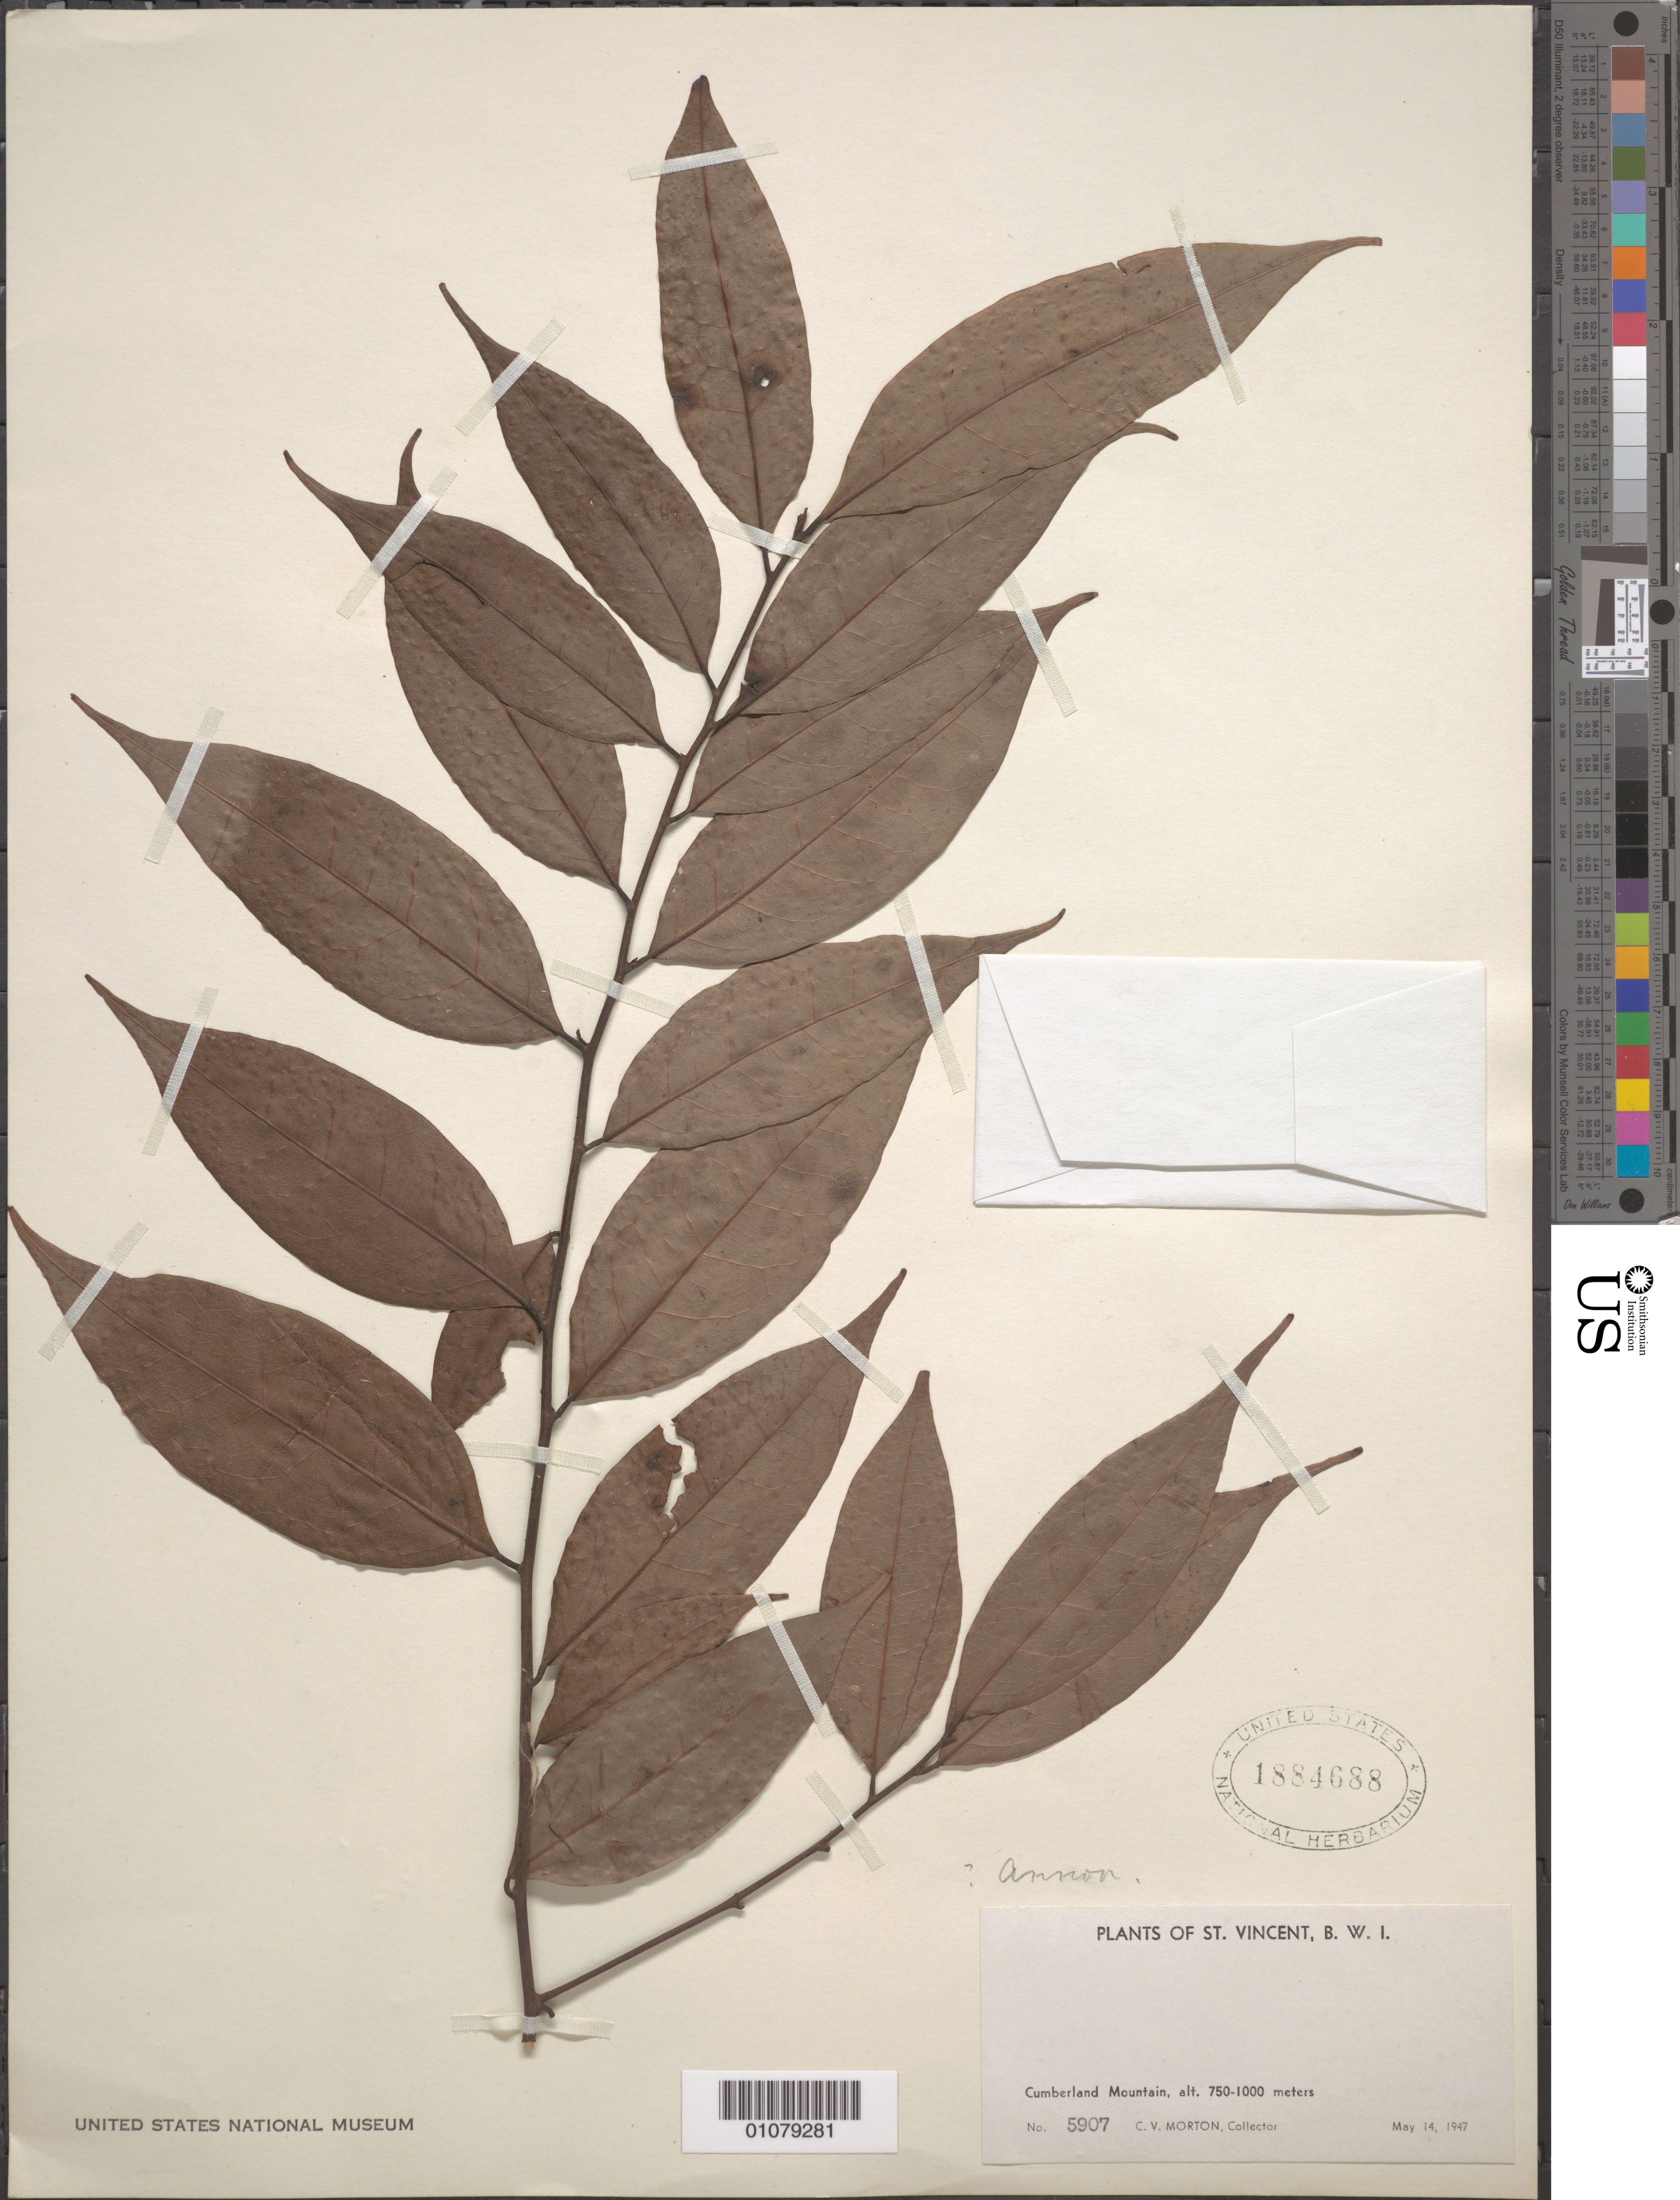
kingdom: Plantae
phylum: Tracheophyta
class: Magnoliopsida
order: Magnoliales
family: Annonaceae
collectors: C. V. Morton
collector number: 5907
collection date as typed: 14 May 1947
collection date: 1947-05-14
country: St. Vincent - Grenadines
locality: Cumberland Mountain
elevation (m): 750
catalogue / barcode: US 1884688